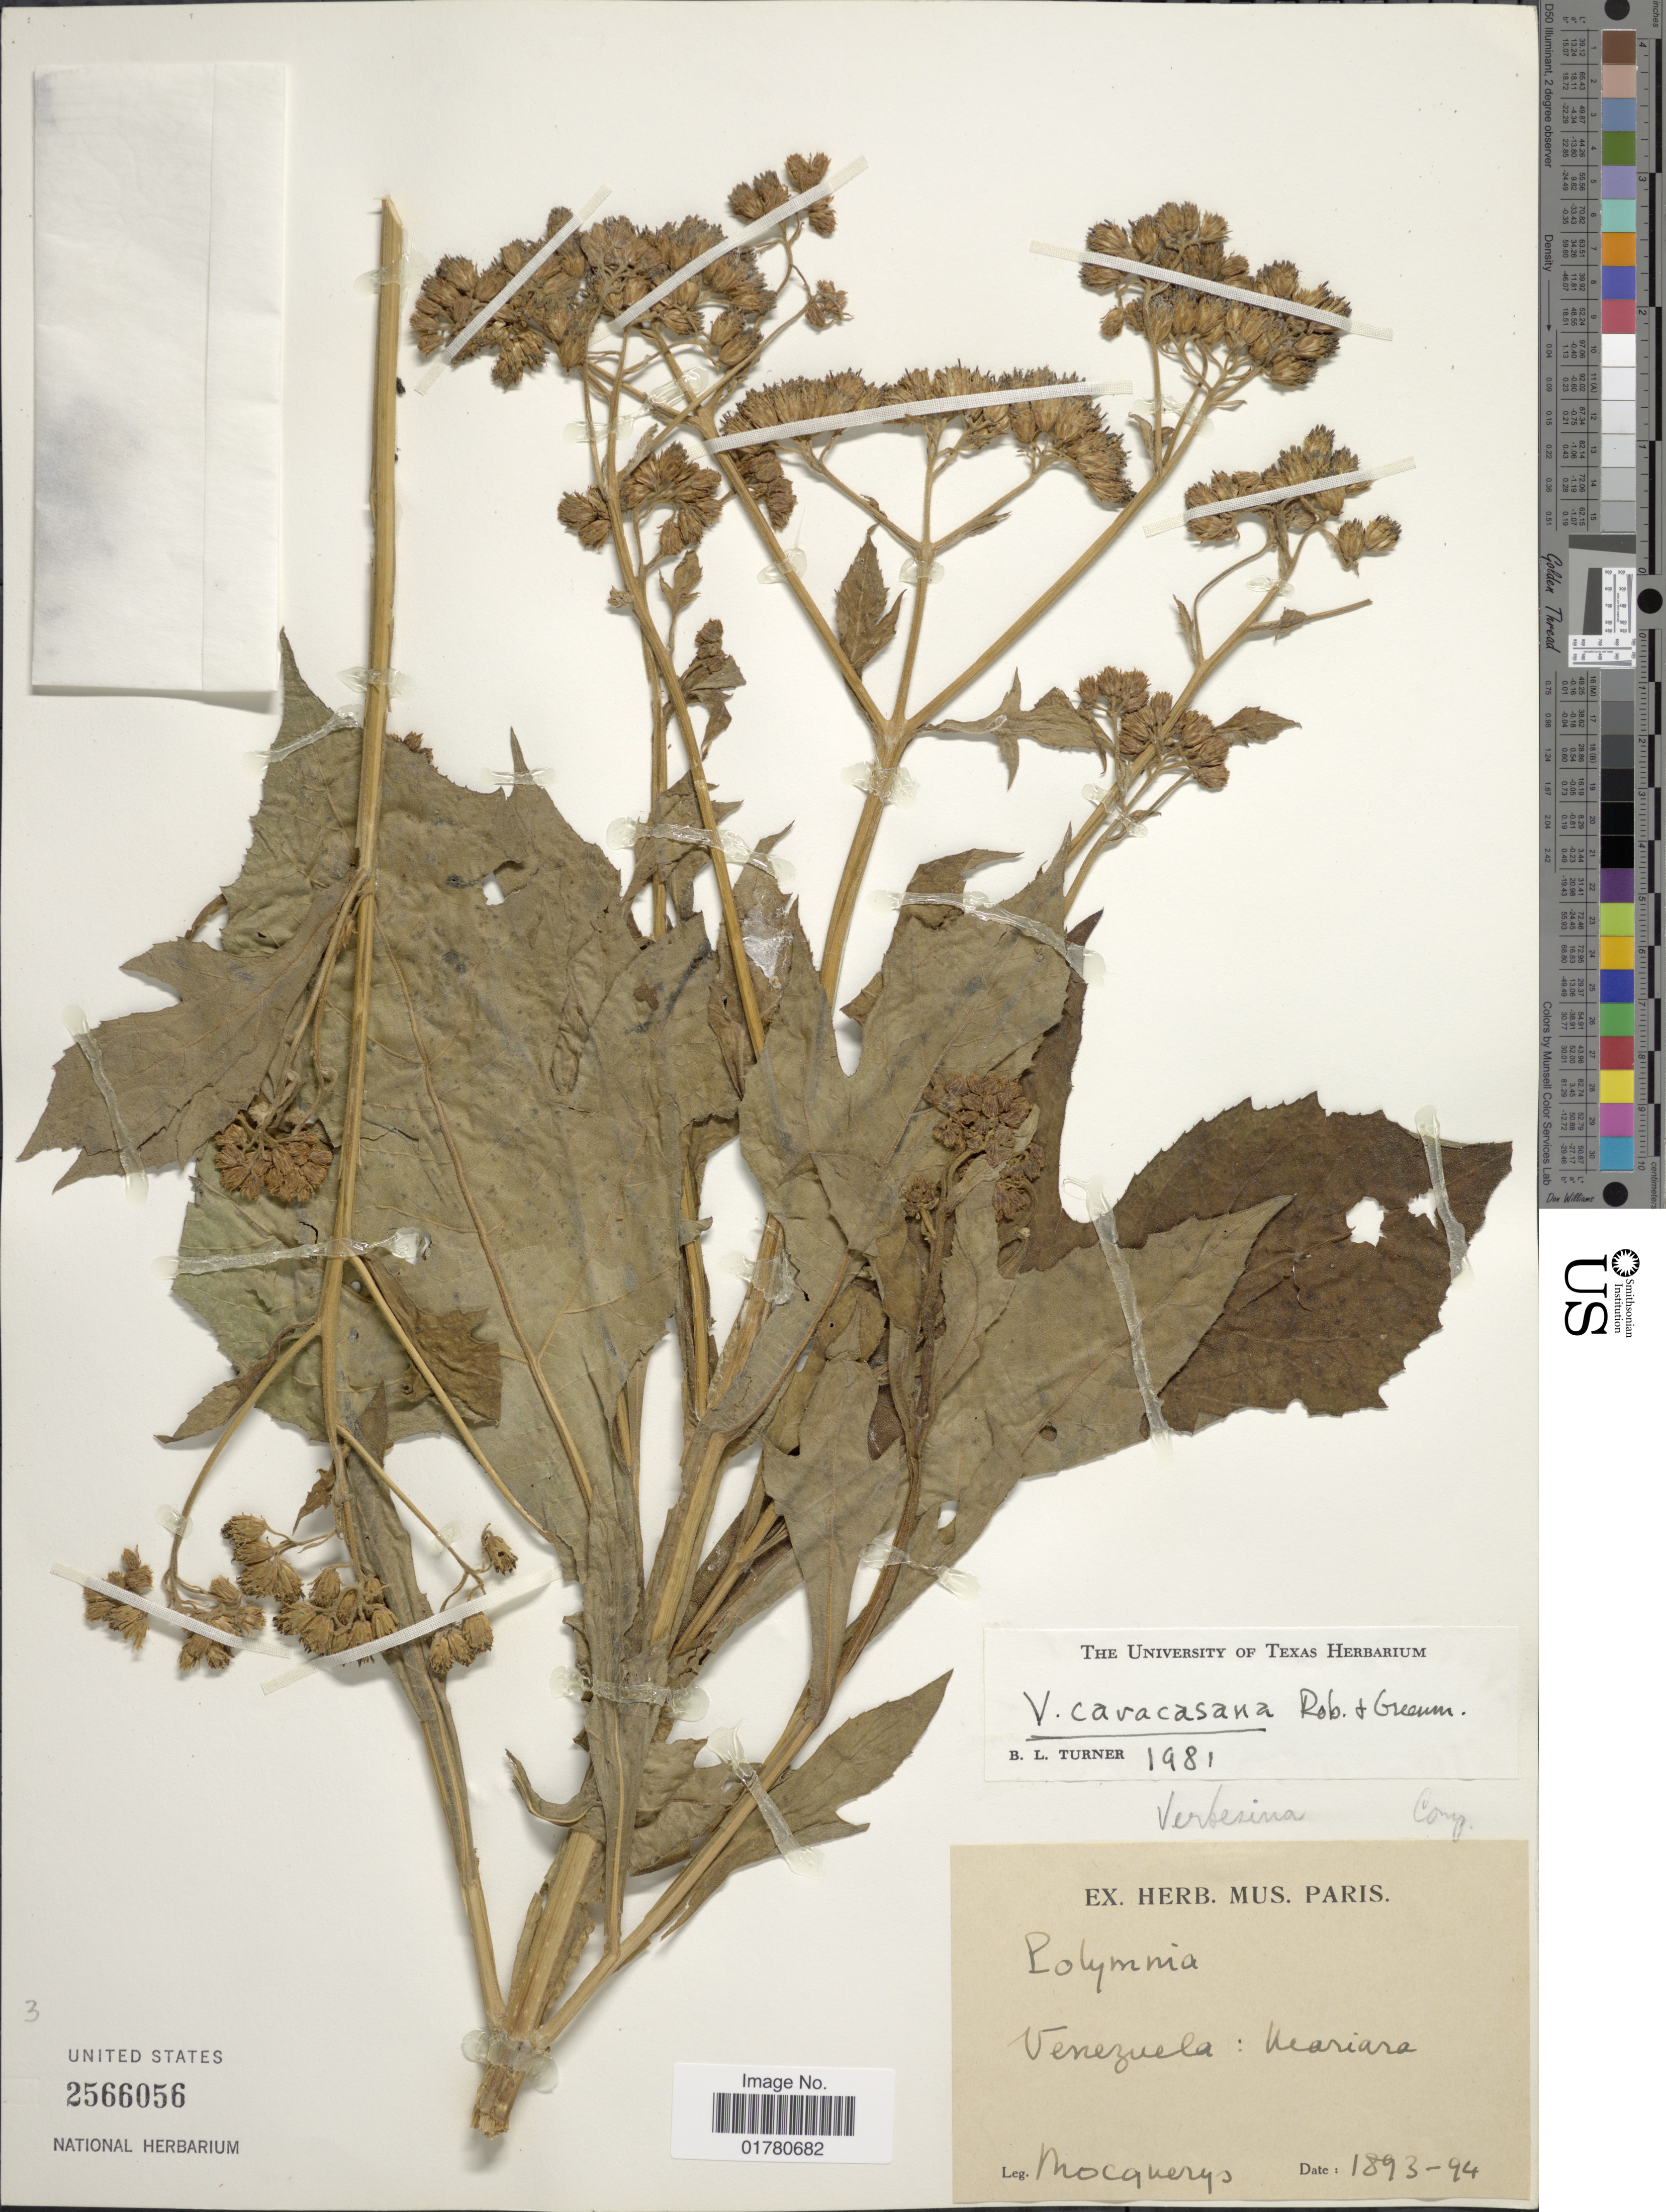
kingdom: Plantae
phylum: Tracheophyta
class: Magnoliopsida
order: Asterales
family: Asteraceae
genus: Verbesina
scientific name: Verbesina caracasana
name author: B.L. Rob. & Greenm.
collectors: A. Mocquerys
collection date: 1893/1894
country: Venezuela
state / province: Lara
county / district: Morán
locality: Bucarito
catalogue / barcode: US 2566056